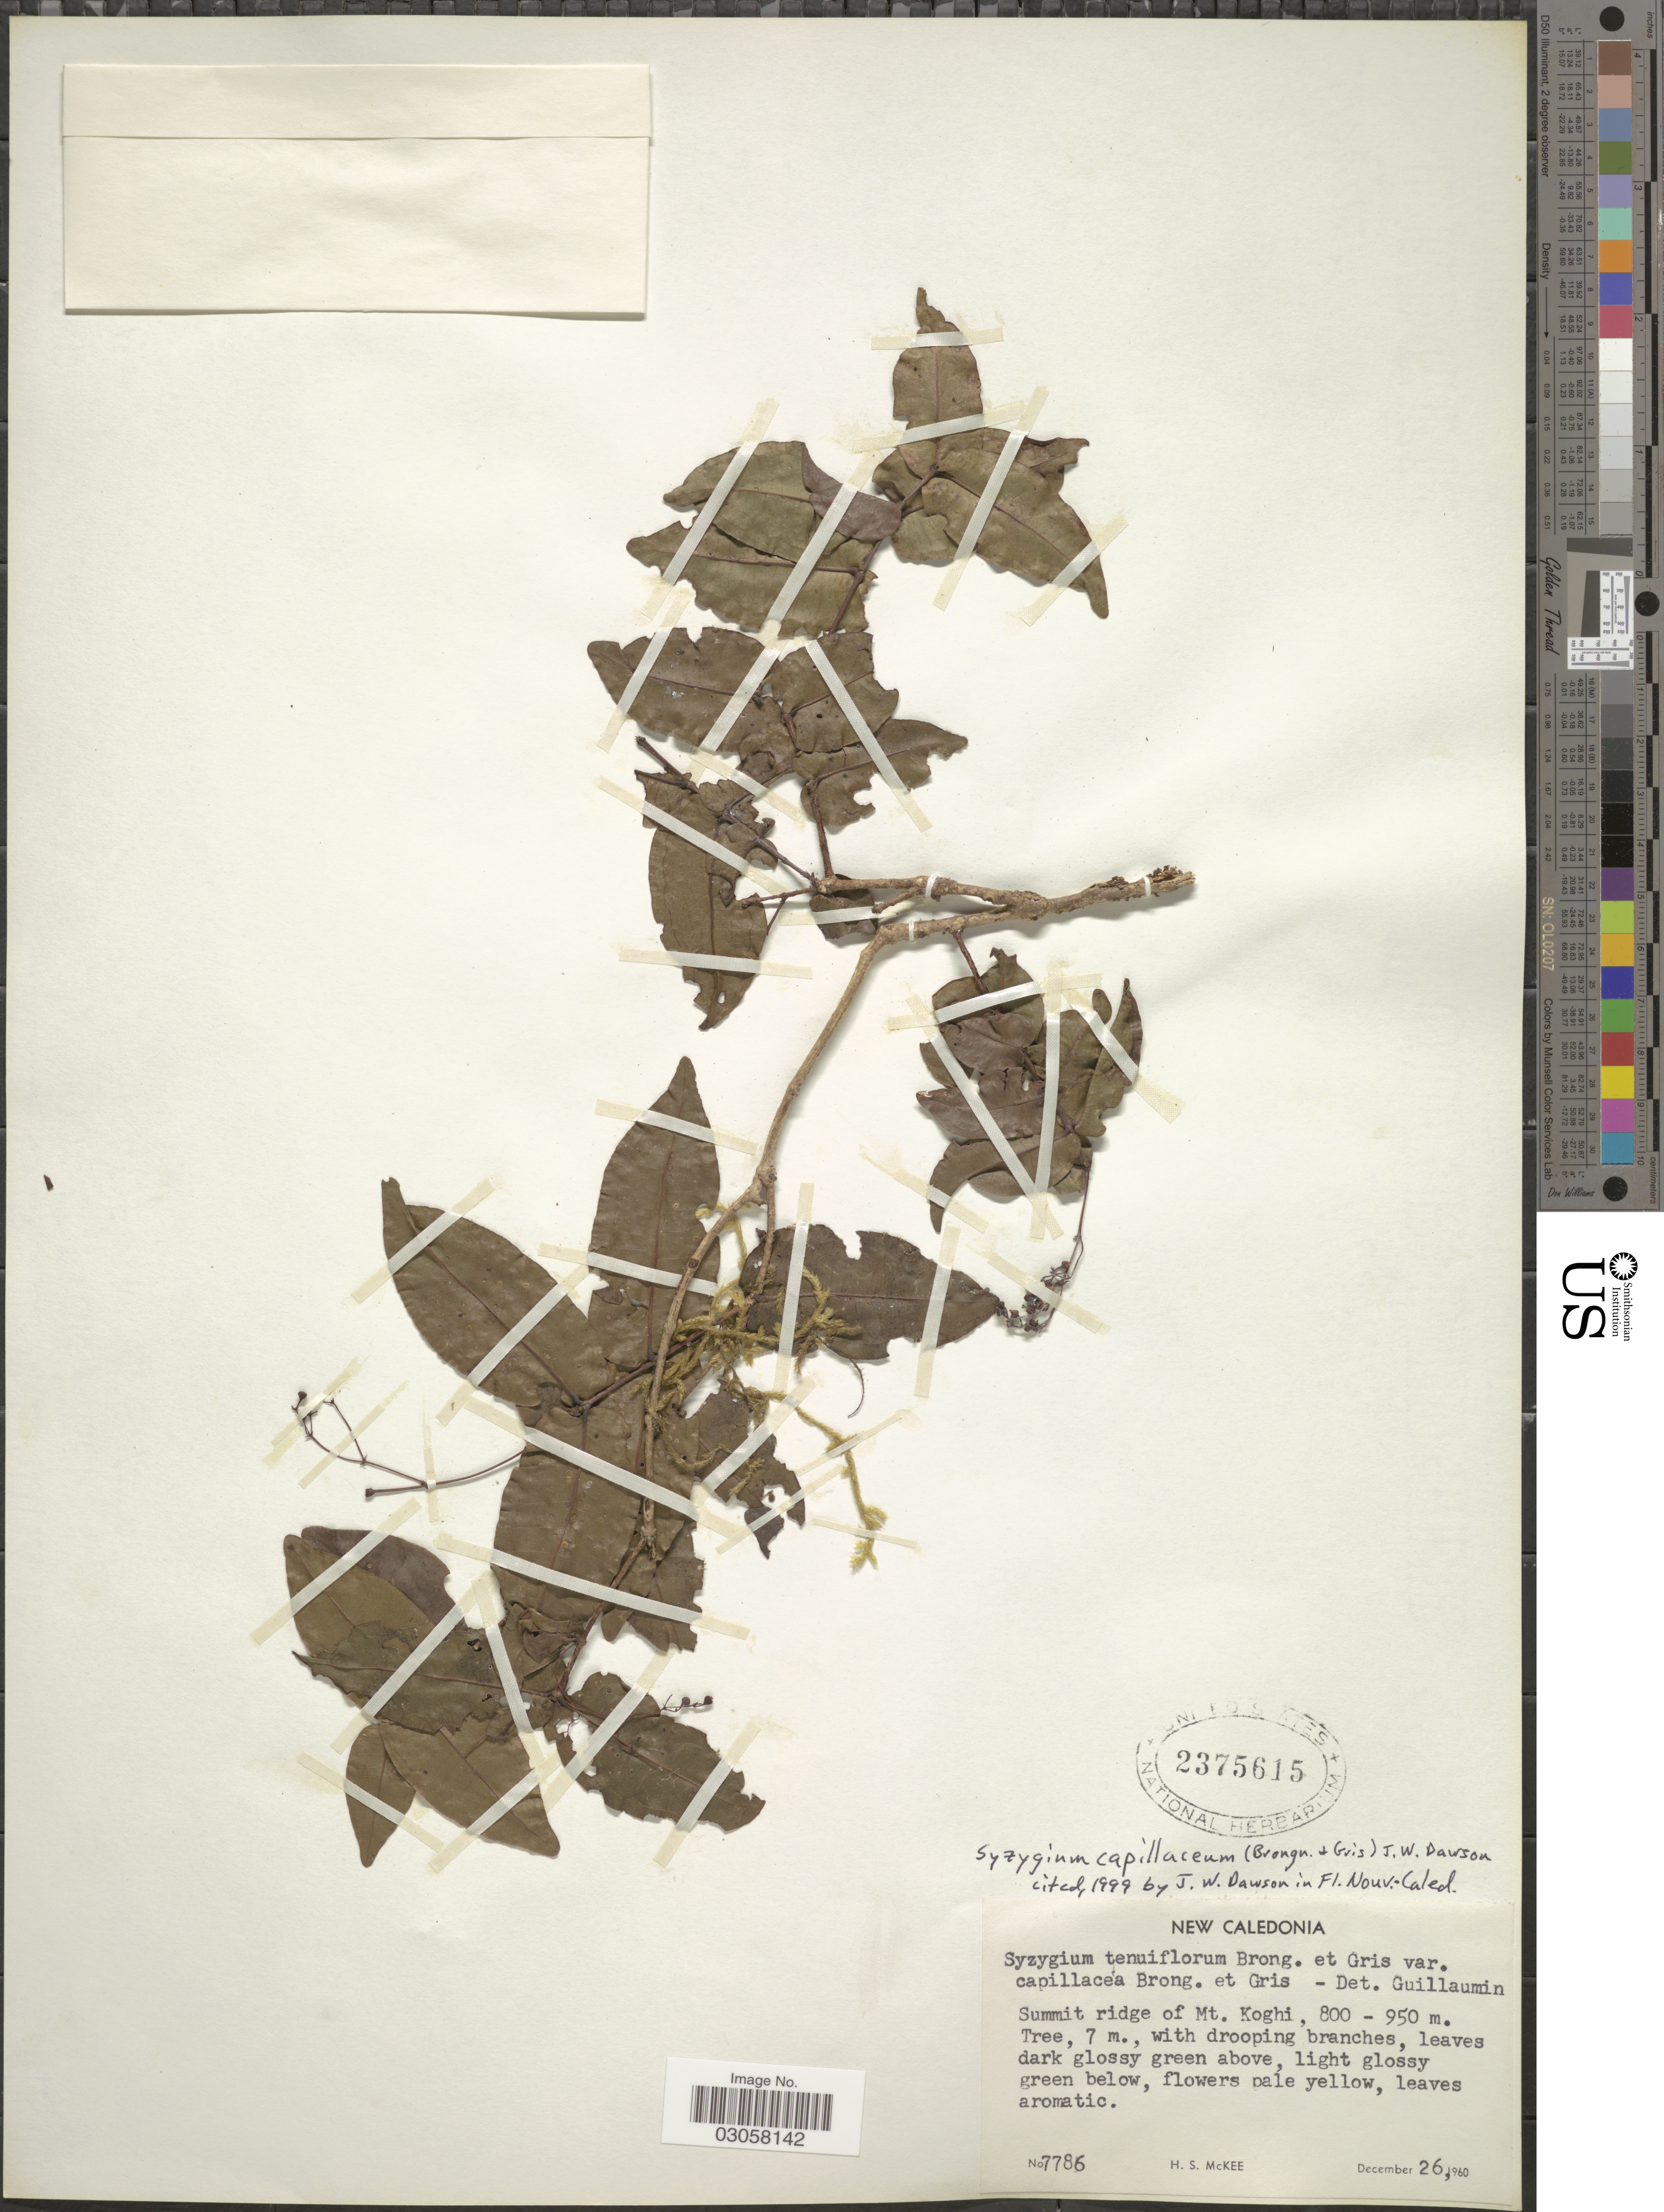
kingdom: Plantae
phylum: Tracheophyta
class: Magnoliopsida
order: Myrtales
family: Myrtaceae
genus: Syzygium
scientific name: Syzygium capillaceum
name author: (Brongn. & Gris) J.W. Dawson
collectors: H. S. McKee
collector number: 7786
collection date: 1960-11-26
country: New Caledonia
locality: Summit ridge of Mt. Koghi.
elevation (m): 800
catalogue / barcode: US 2375615